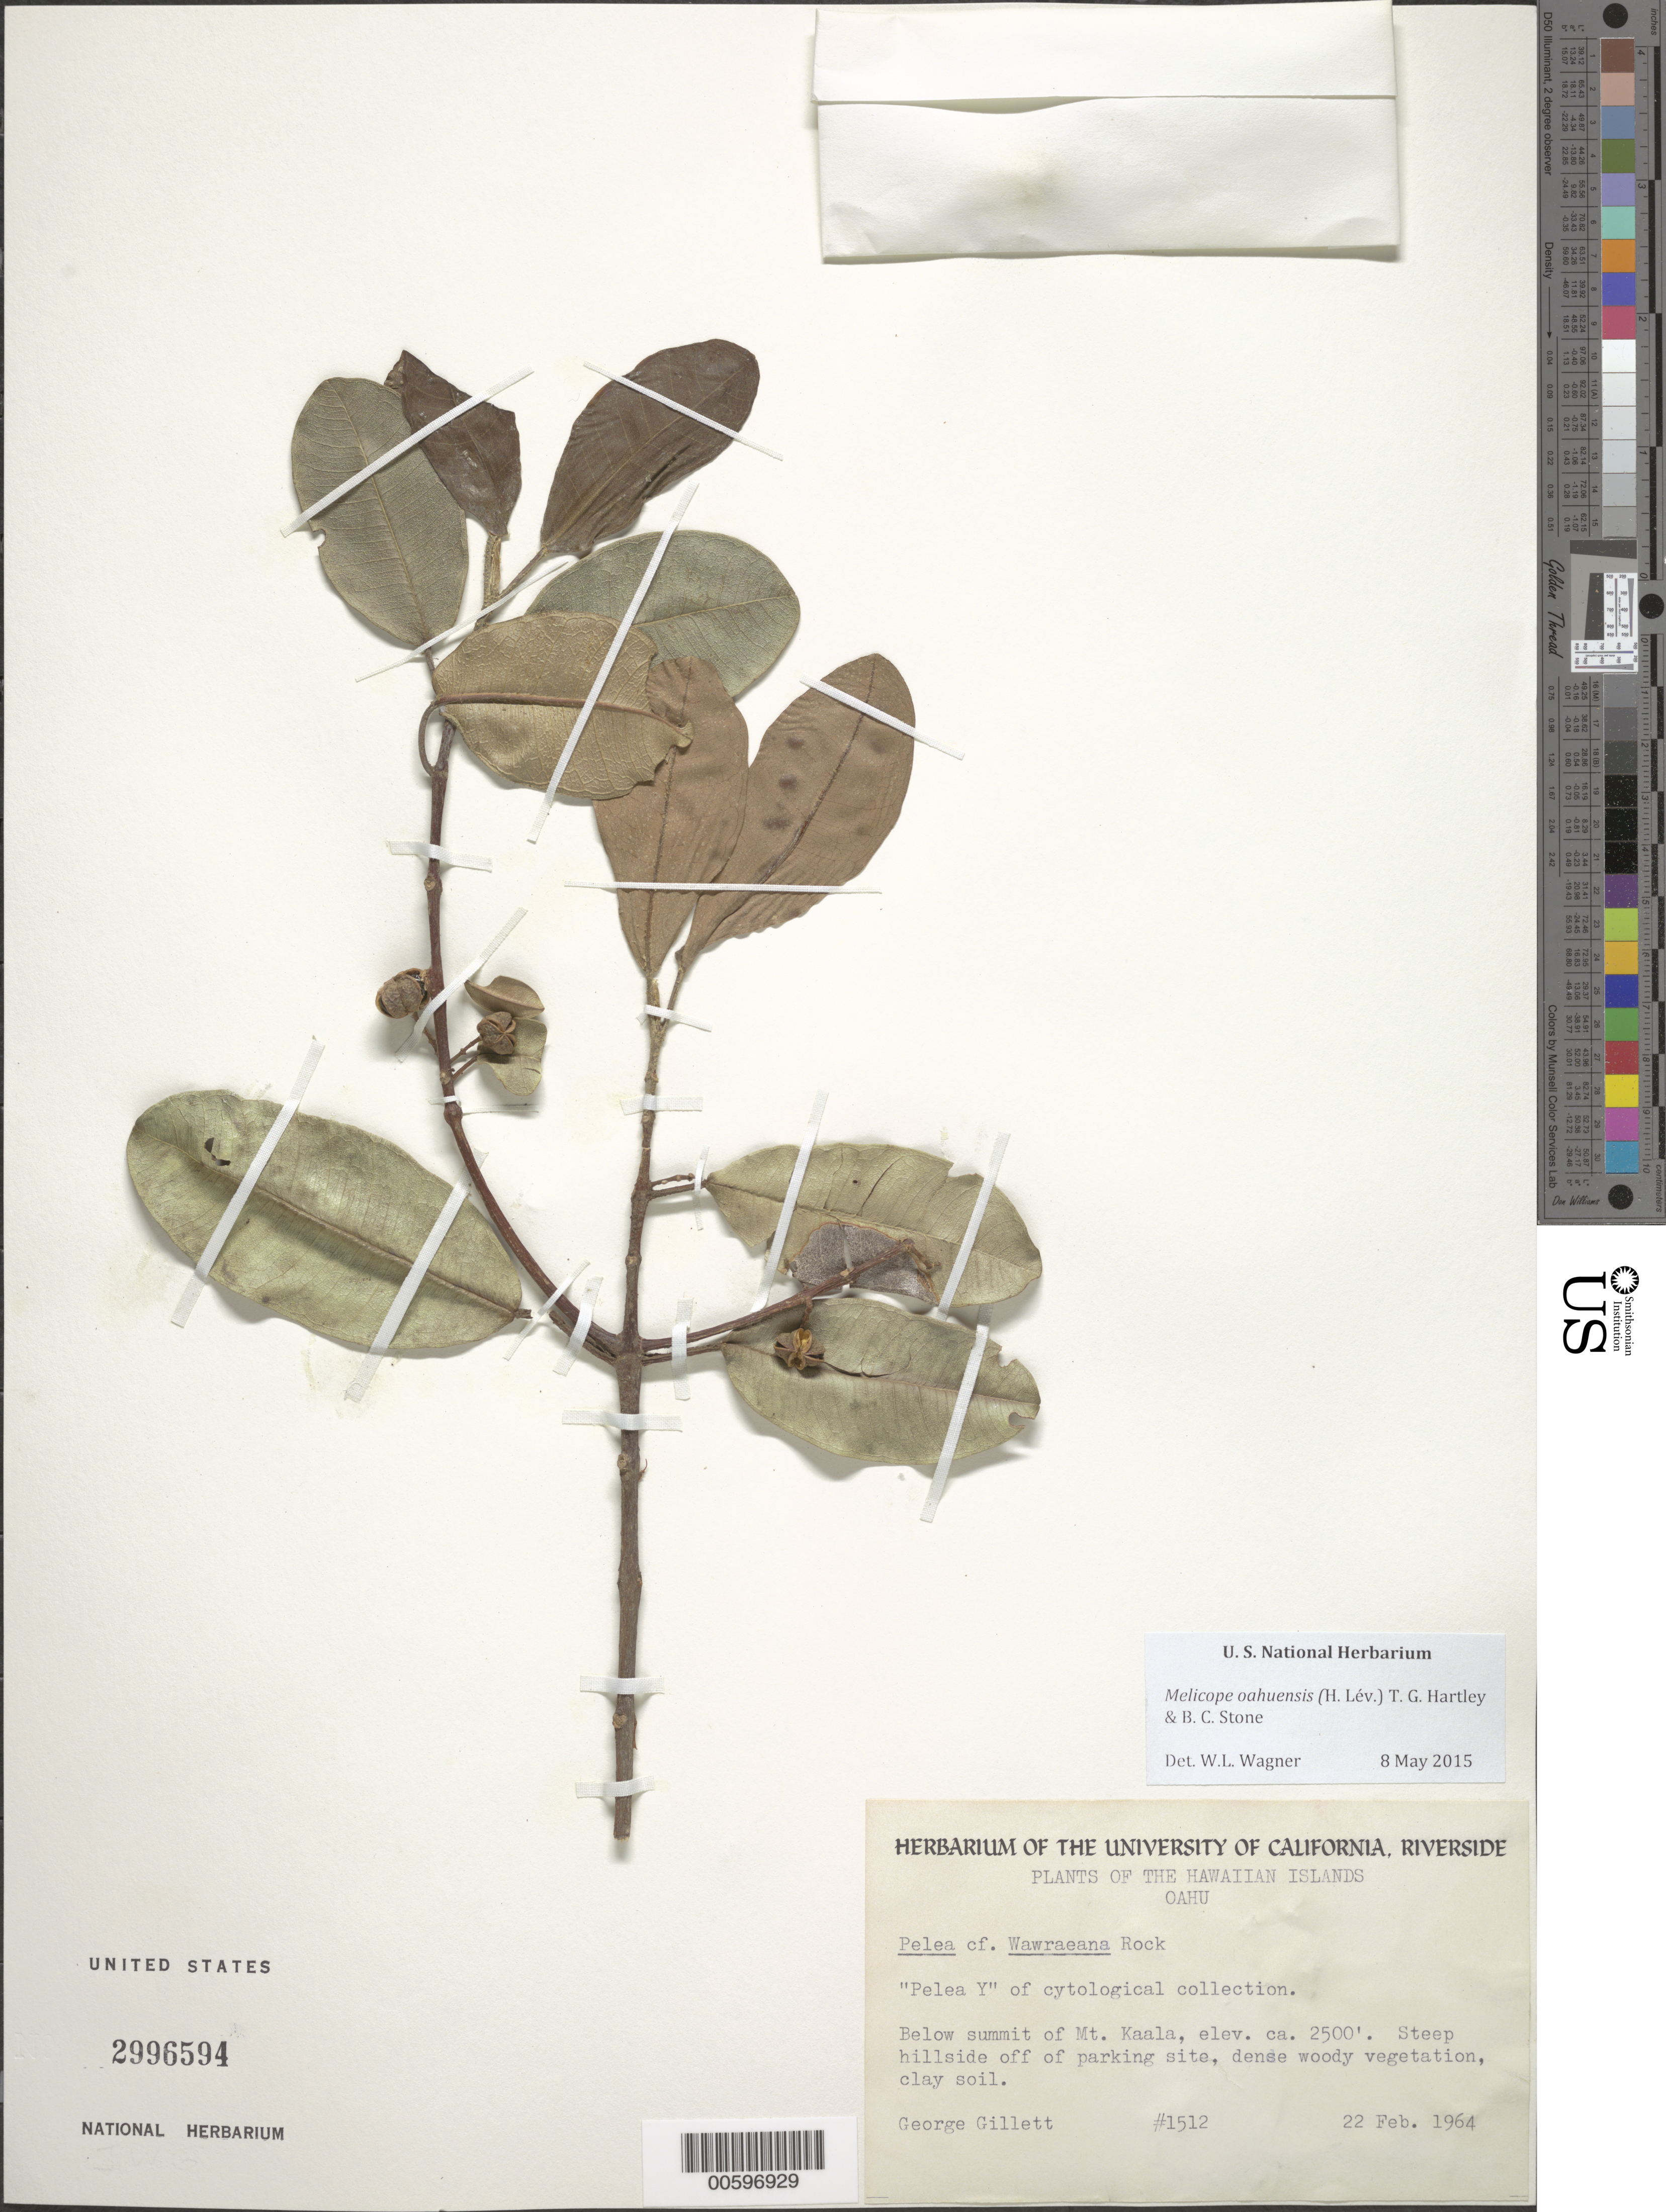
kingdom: Plantae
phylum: Tracheophyta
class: Magnoliopsida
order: Sapindales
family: Rutaceae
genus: Melicope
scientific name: Melicope oahuensis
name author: (H. Lév.) T.G. Hartley & B.C. Stone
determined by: Wagner, W. L., (BOT), Smithsonian Institution - National Museum of Natural History (UNITED STATES)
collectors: G. Gillett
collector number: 1512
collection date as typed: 22 Feb 1964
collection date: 1964-02-22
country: United States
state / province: Hawaii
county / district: Honolulu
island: Oahu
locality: Below summit of Mt Kaala.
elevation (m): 762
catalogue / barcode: US 2996594